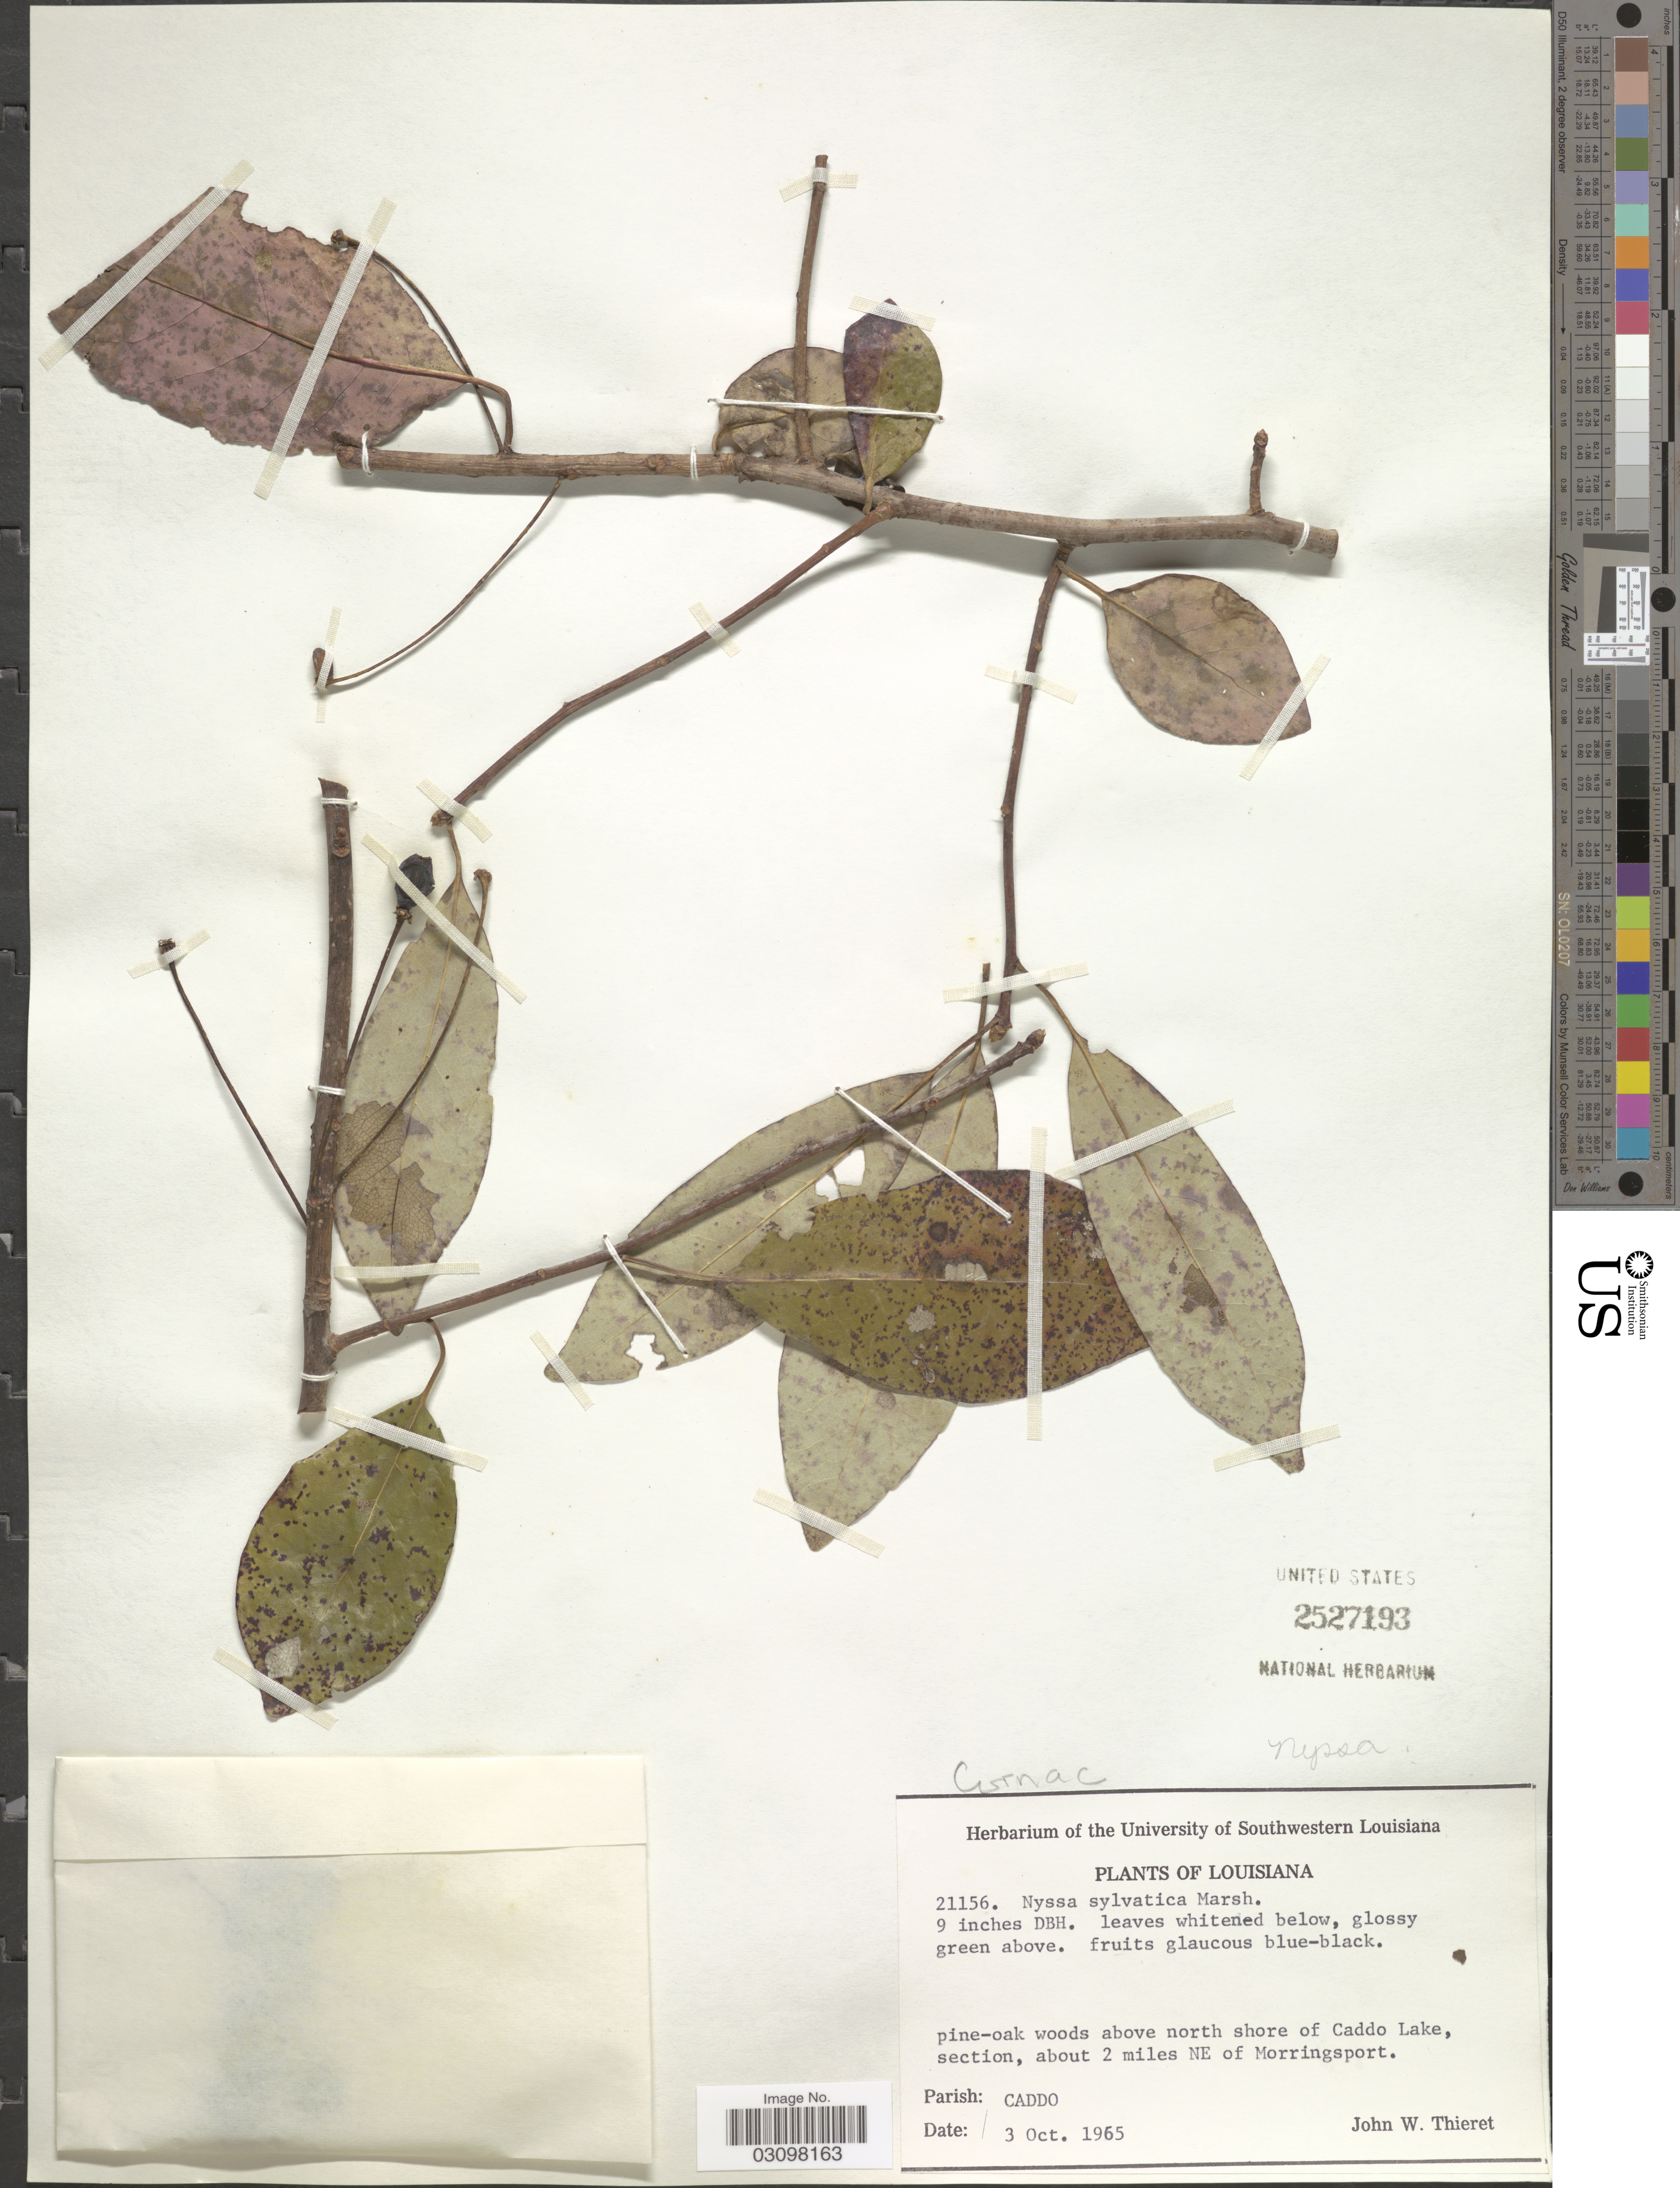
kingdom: Plantae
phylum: Tracheophyta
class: Magnoliopsida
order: Cornales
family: Nyssaceae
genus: Nyssa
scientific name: Nyssa sylvatica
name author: Marshall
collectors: J. W. Thieret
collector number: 21156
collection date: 1965-10-03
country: United States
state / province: Louisiana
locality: Pine-oak woods above north shore of Caddo Lake, section, about 2 miles NE of Morringsport. Parish: Caddo.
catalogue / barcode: US 2527193